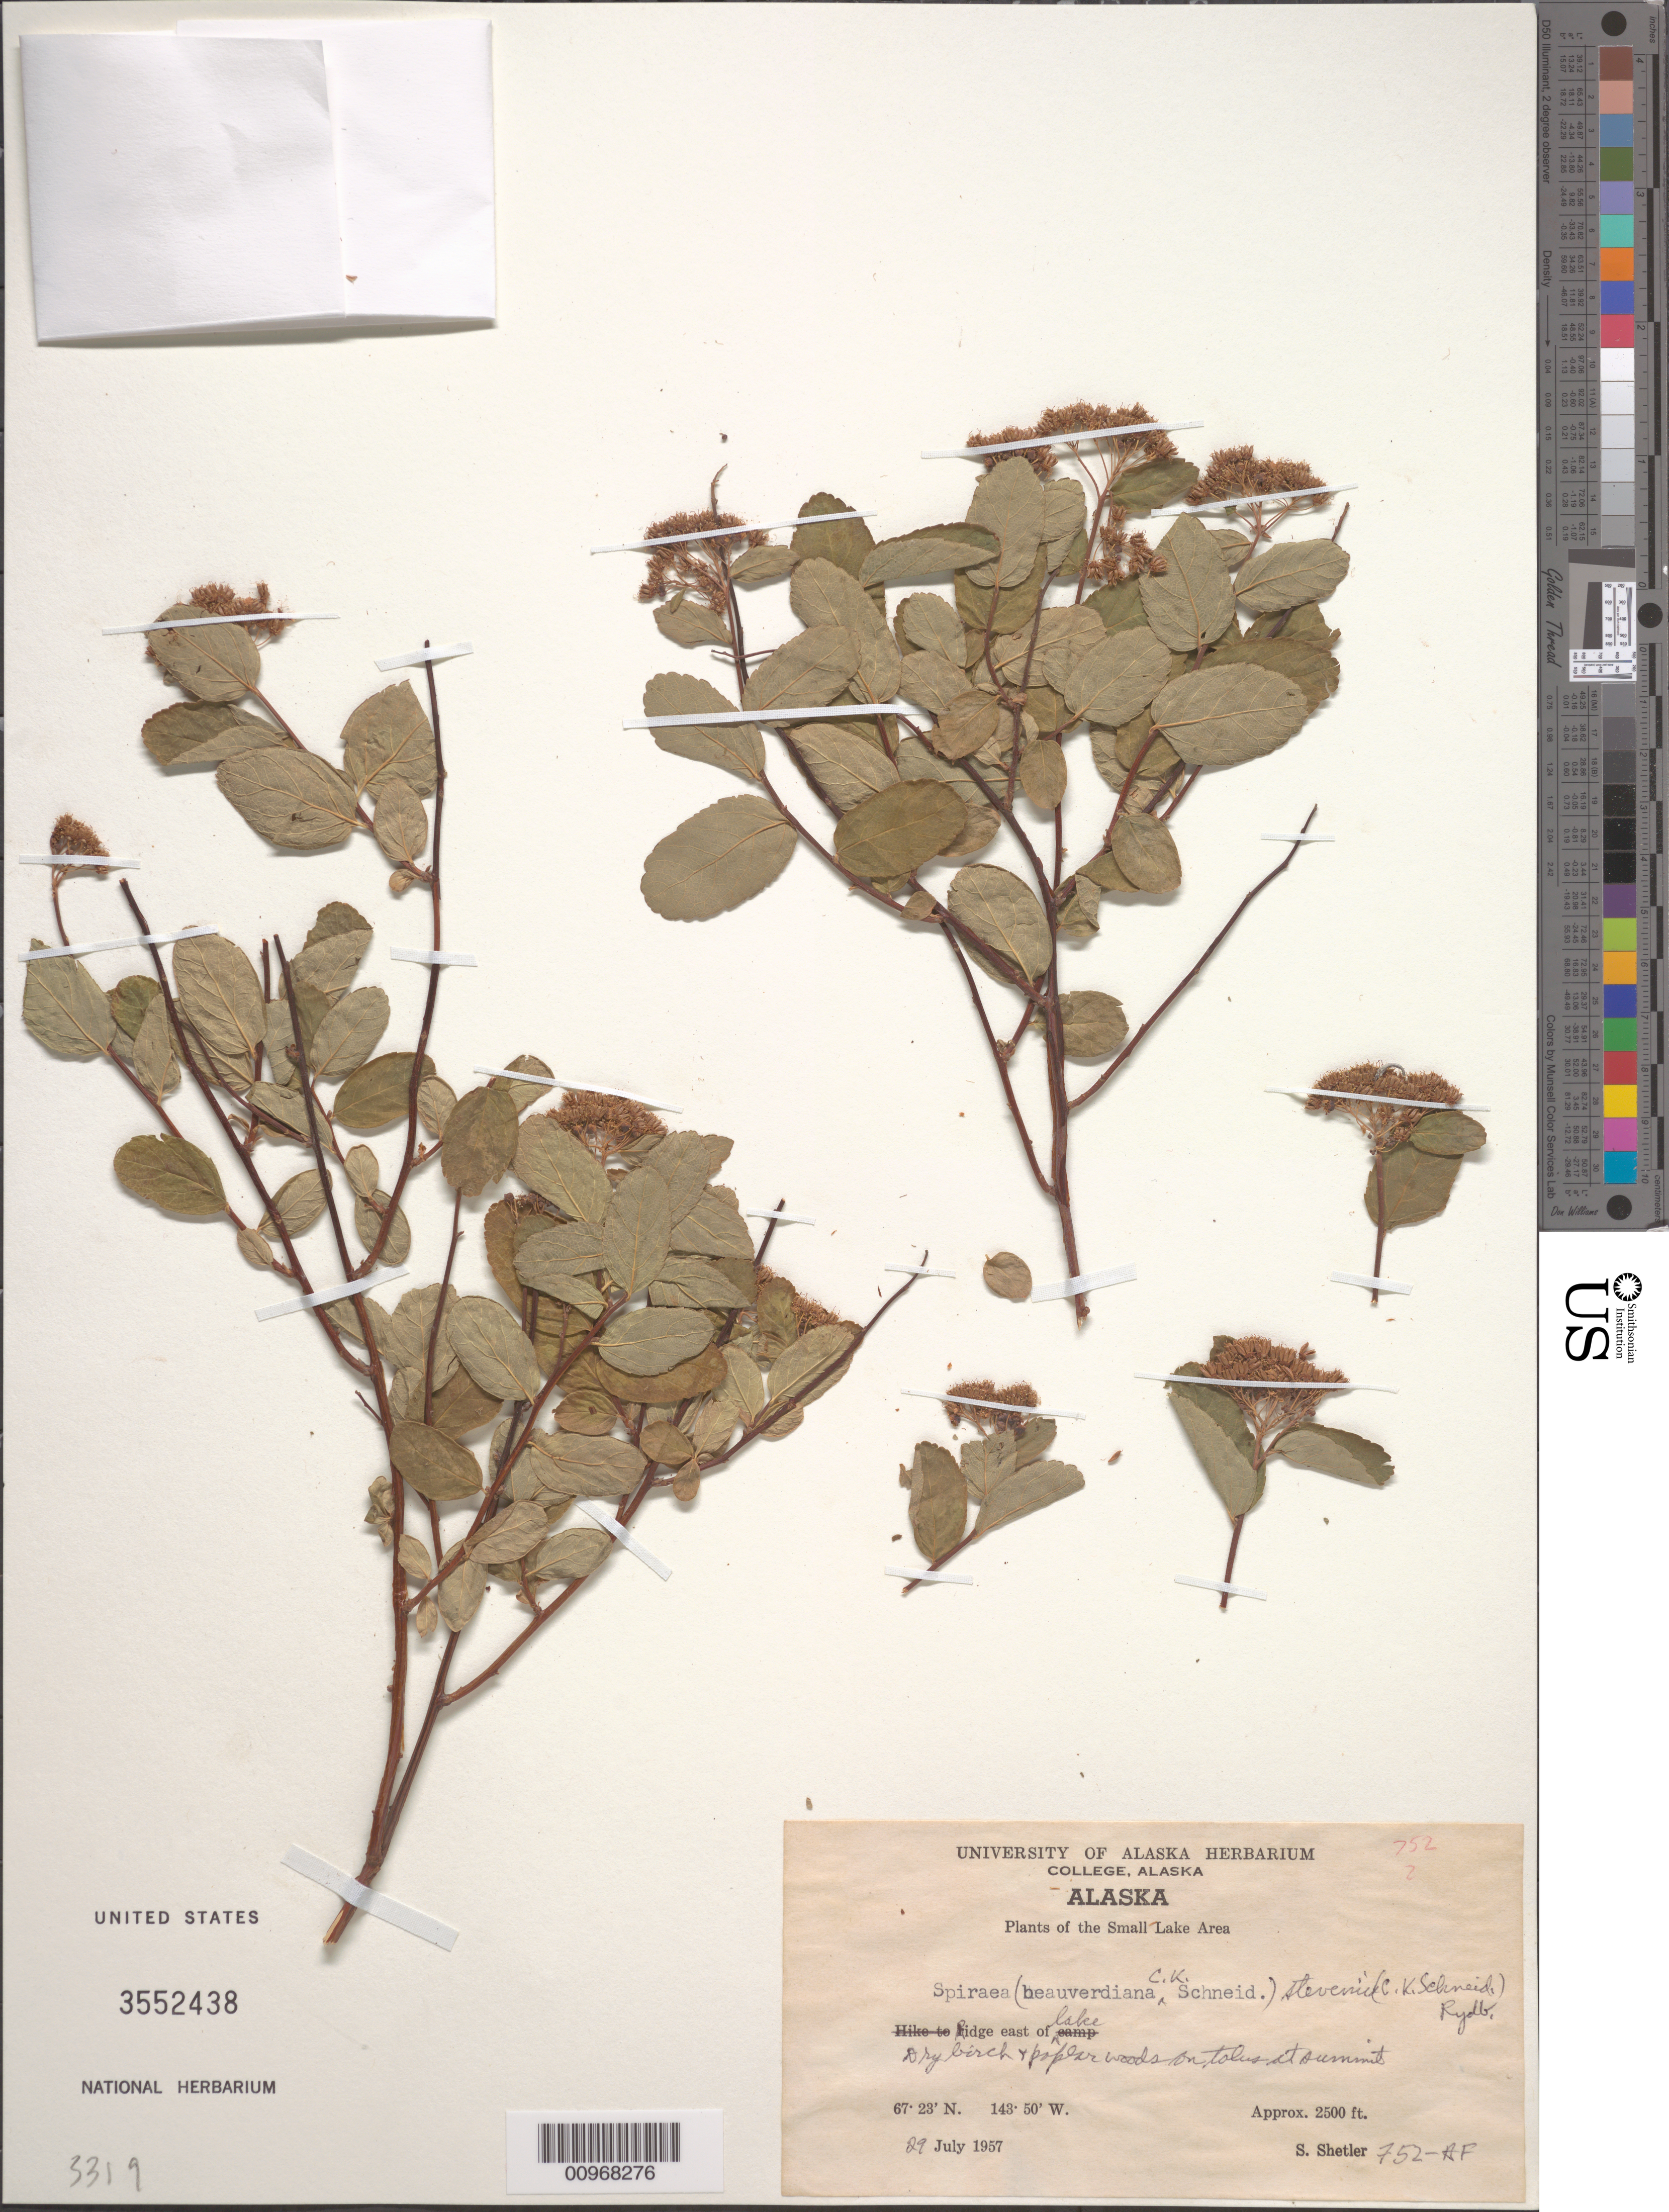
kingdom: Plantae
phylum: Tracheophyta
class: Magnoliopsida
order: Rosales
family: Rosaceae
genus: Spiraea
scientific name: Spiraea stevenii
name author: (C.K. Schneid.) Rydb.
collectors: S. Shetler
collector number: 752-AF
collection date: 1957-07-29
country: United States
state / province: Alaska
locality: Small Lake Area. Ridge east of lake.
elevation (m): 762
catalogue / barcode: US 3552438